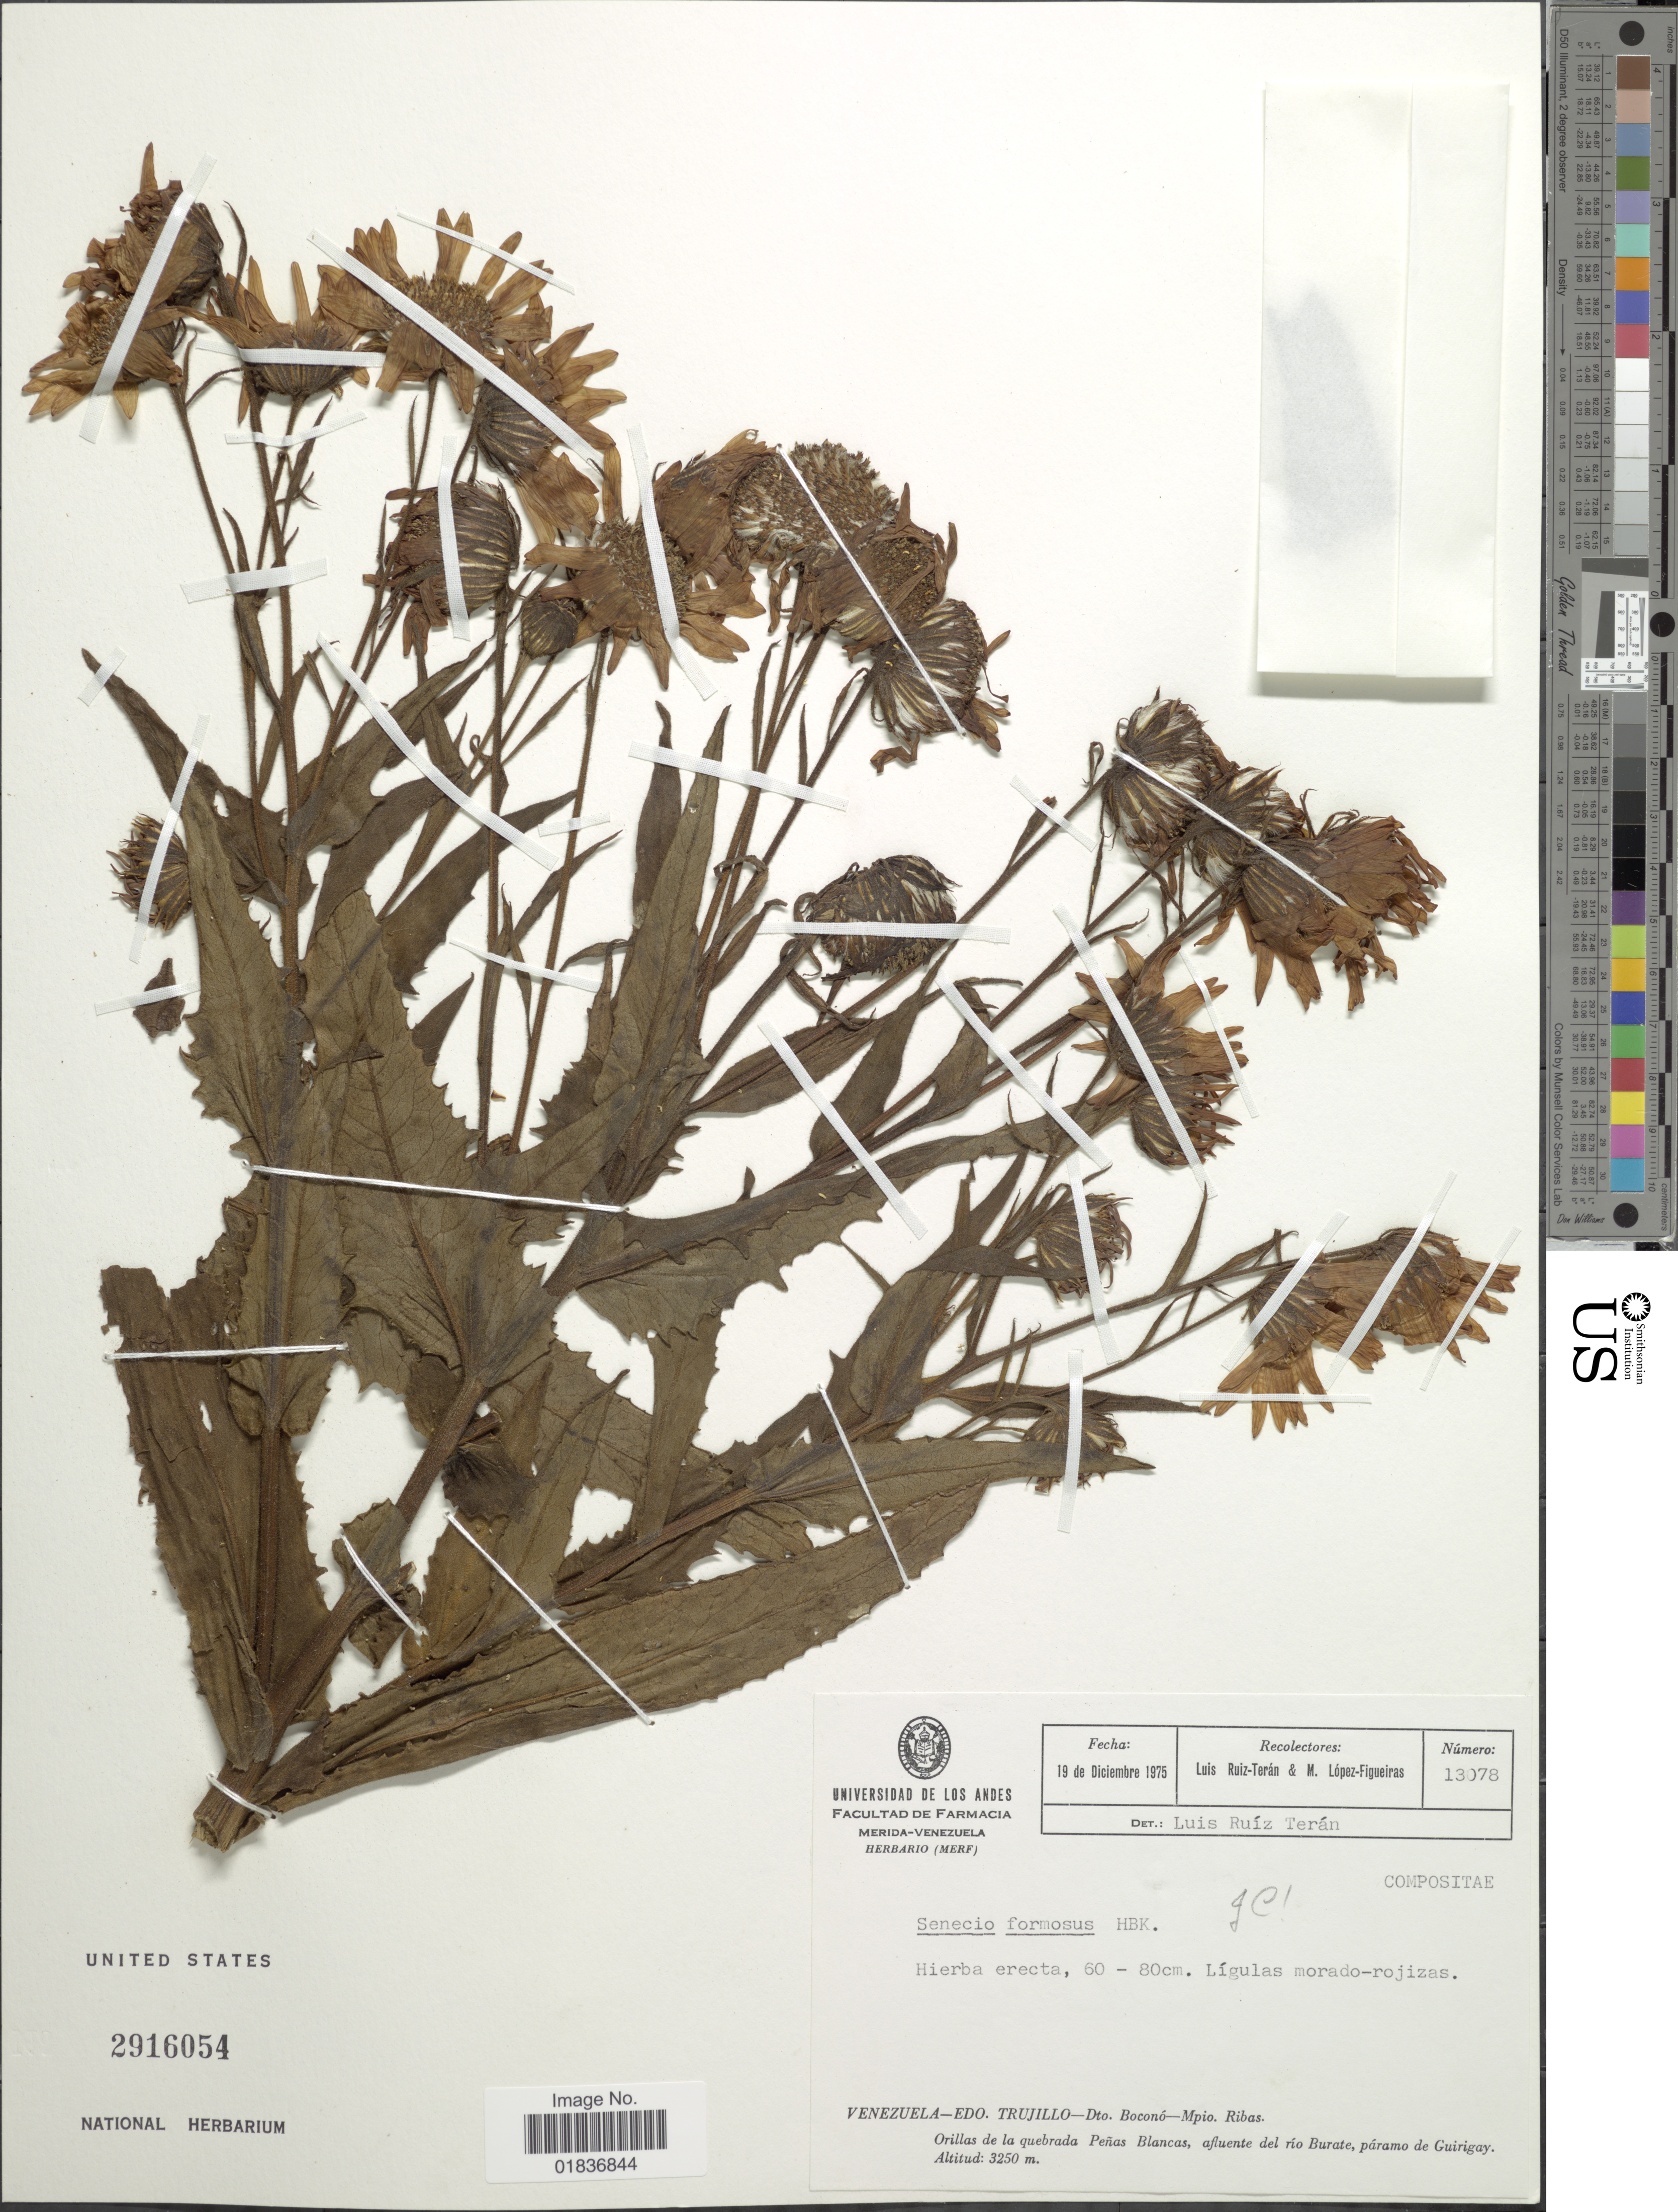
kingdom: Plantae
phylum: Tracheophyta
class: Magnoliopsida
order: Asterales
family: Asteraceae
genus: Senecio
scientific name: Senecio wedglacialis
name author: Cuatrec.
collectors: L. E. Ruíz-Terán & M. Lopéz-F.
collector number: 13078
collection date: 1975-12-19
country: Venezuela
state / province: Trujillo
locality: Edo. Trujillo-Dto. Bocono-Mpio. Ribas. Orillas de la quebrada Peñas Blancas, afluente del rio Burate, paramo de Guirigay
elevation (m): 3250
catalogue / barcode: US 2916054